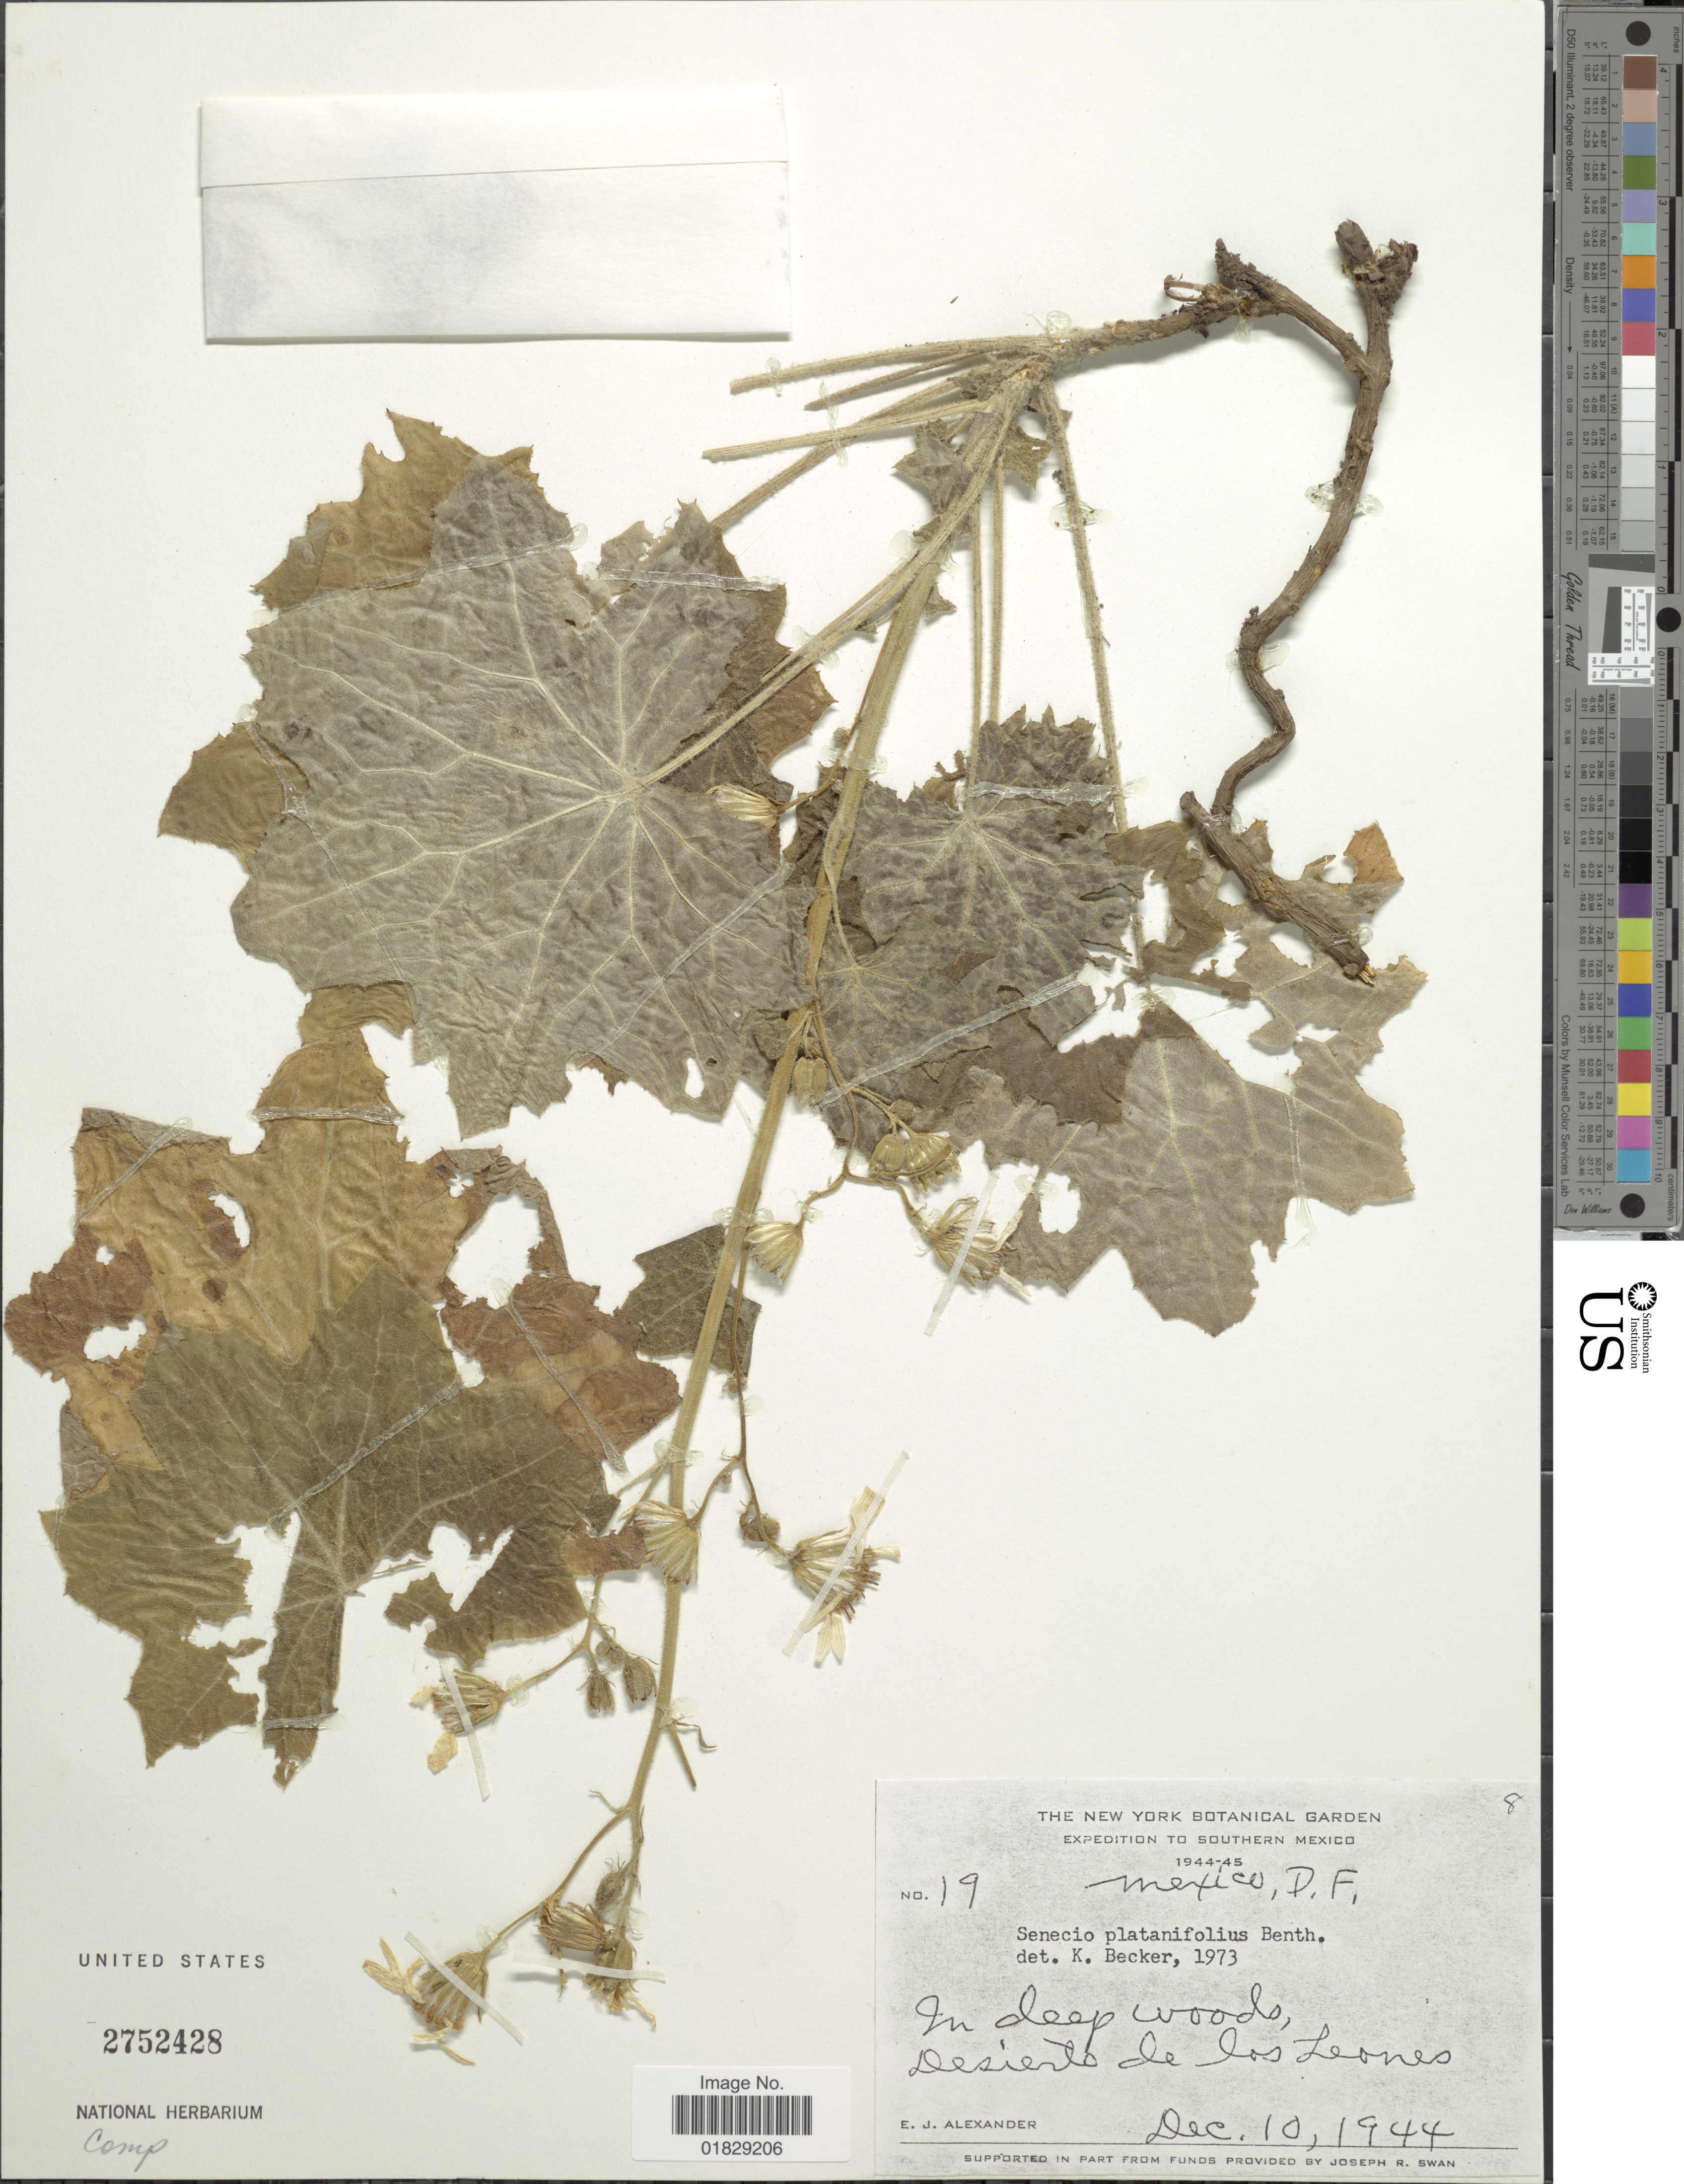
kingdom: Plantae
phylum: Tracheophyta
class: Magnoliopsida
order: Asterales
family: Asteraceae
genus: Roldana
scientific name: Roldana platanifolia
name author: (Benth.) H. Rob. & Brettell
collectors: E. J. Alexander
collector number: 19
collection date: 1944-12-10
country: Mexico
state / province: Distrito Federal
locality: Southern Mexico. Mexico, D.F. In deep woods, Desierto de los Leones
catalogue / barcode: US 2752428